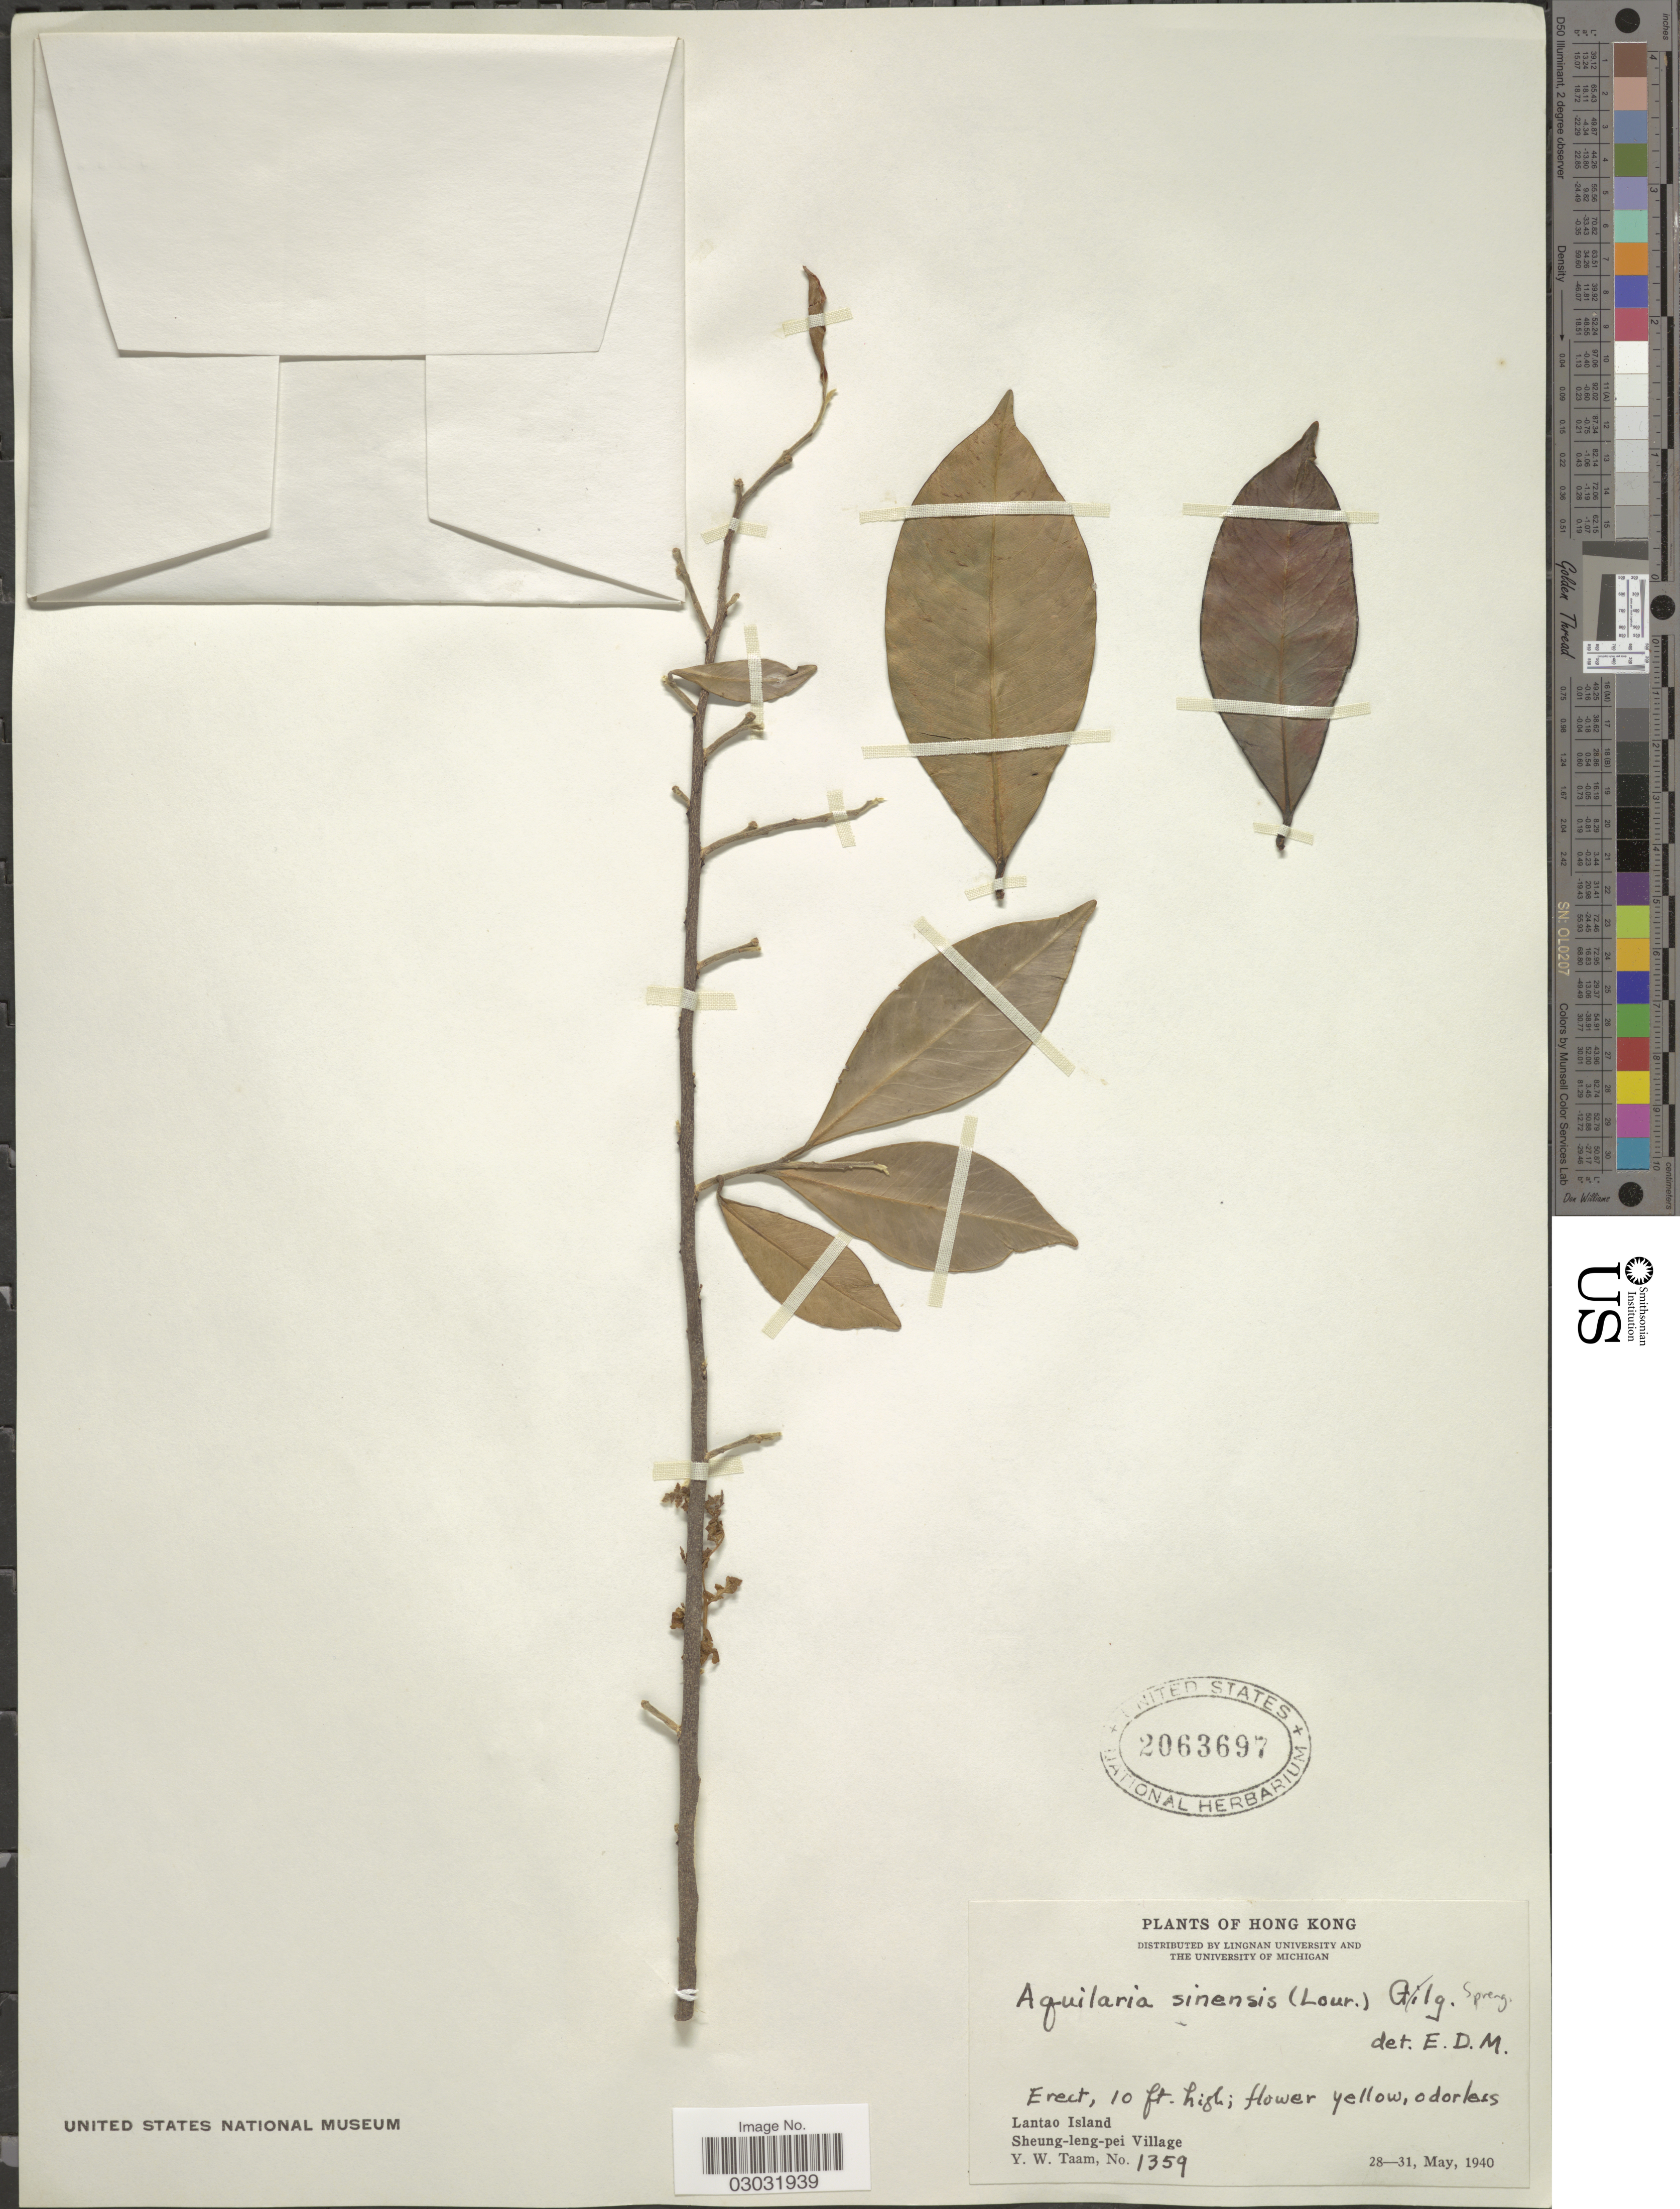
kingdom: Plantae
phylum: Tracheophyta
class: Magnoliopsida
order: Malvales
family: Thymelaeaceae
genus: Aquilaria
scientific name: Aquilaria sinensis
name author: (Lour.) Spreng.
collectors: Y. W. Taam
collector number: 1359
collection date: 1940-05-28/1940-05-31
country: China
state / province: Hong Kong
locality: Lantao Island. Sheung-leng-pei Village.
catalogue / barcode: US 2063697